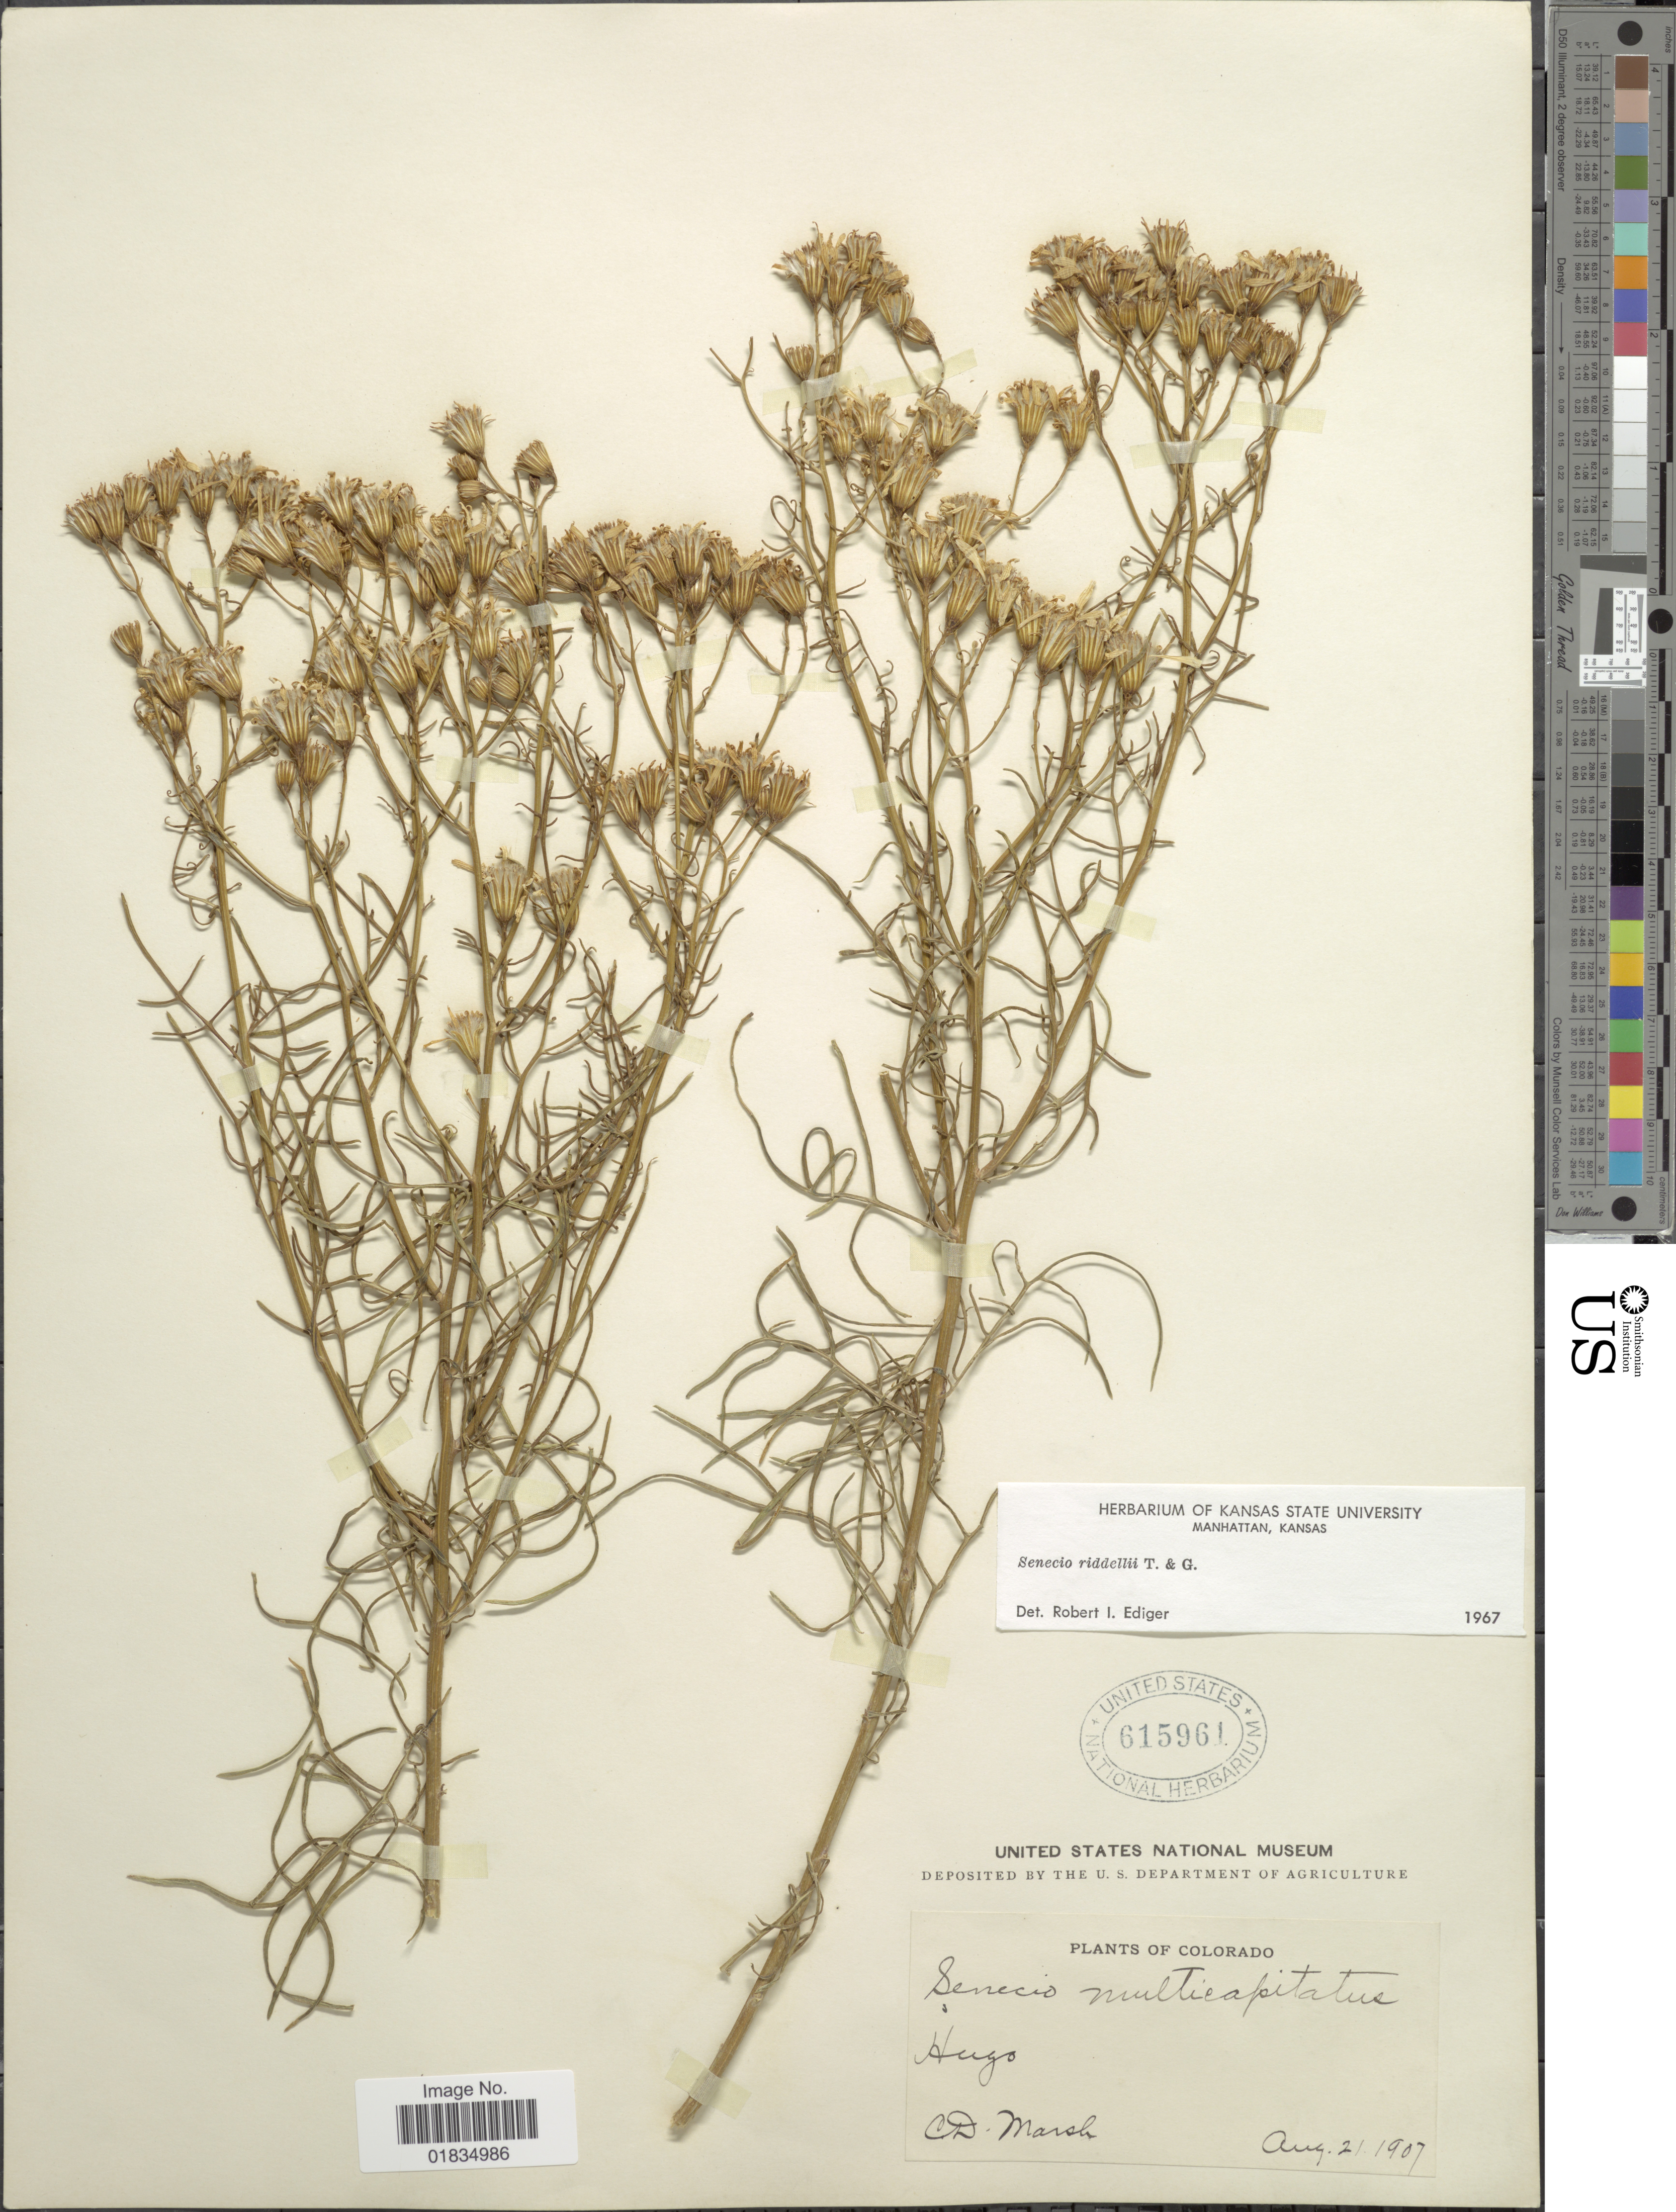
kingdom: Plantae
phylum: Tracheophyta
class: Magnoliopsida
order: Asterales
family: Asteraceae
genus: Senecio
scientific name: Senecio riddellii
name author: Torr. & A. Gray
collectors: C. D. Marsh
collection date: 1907-08-21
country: United States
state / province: Colorado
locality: Hugo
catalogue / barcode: US 615961